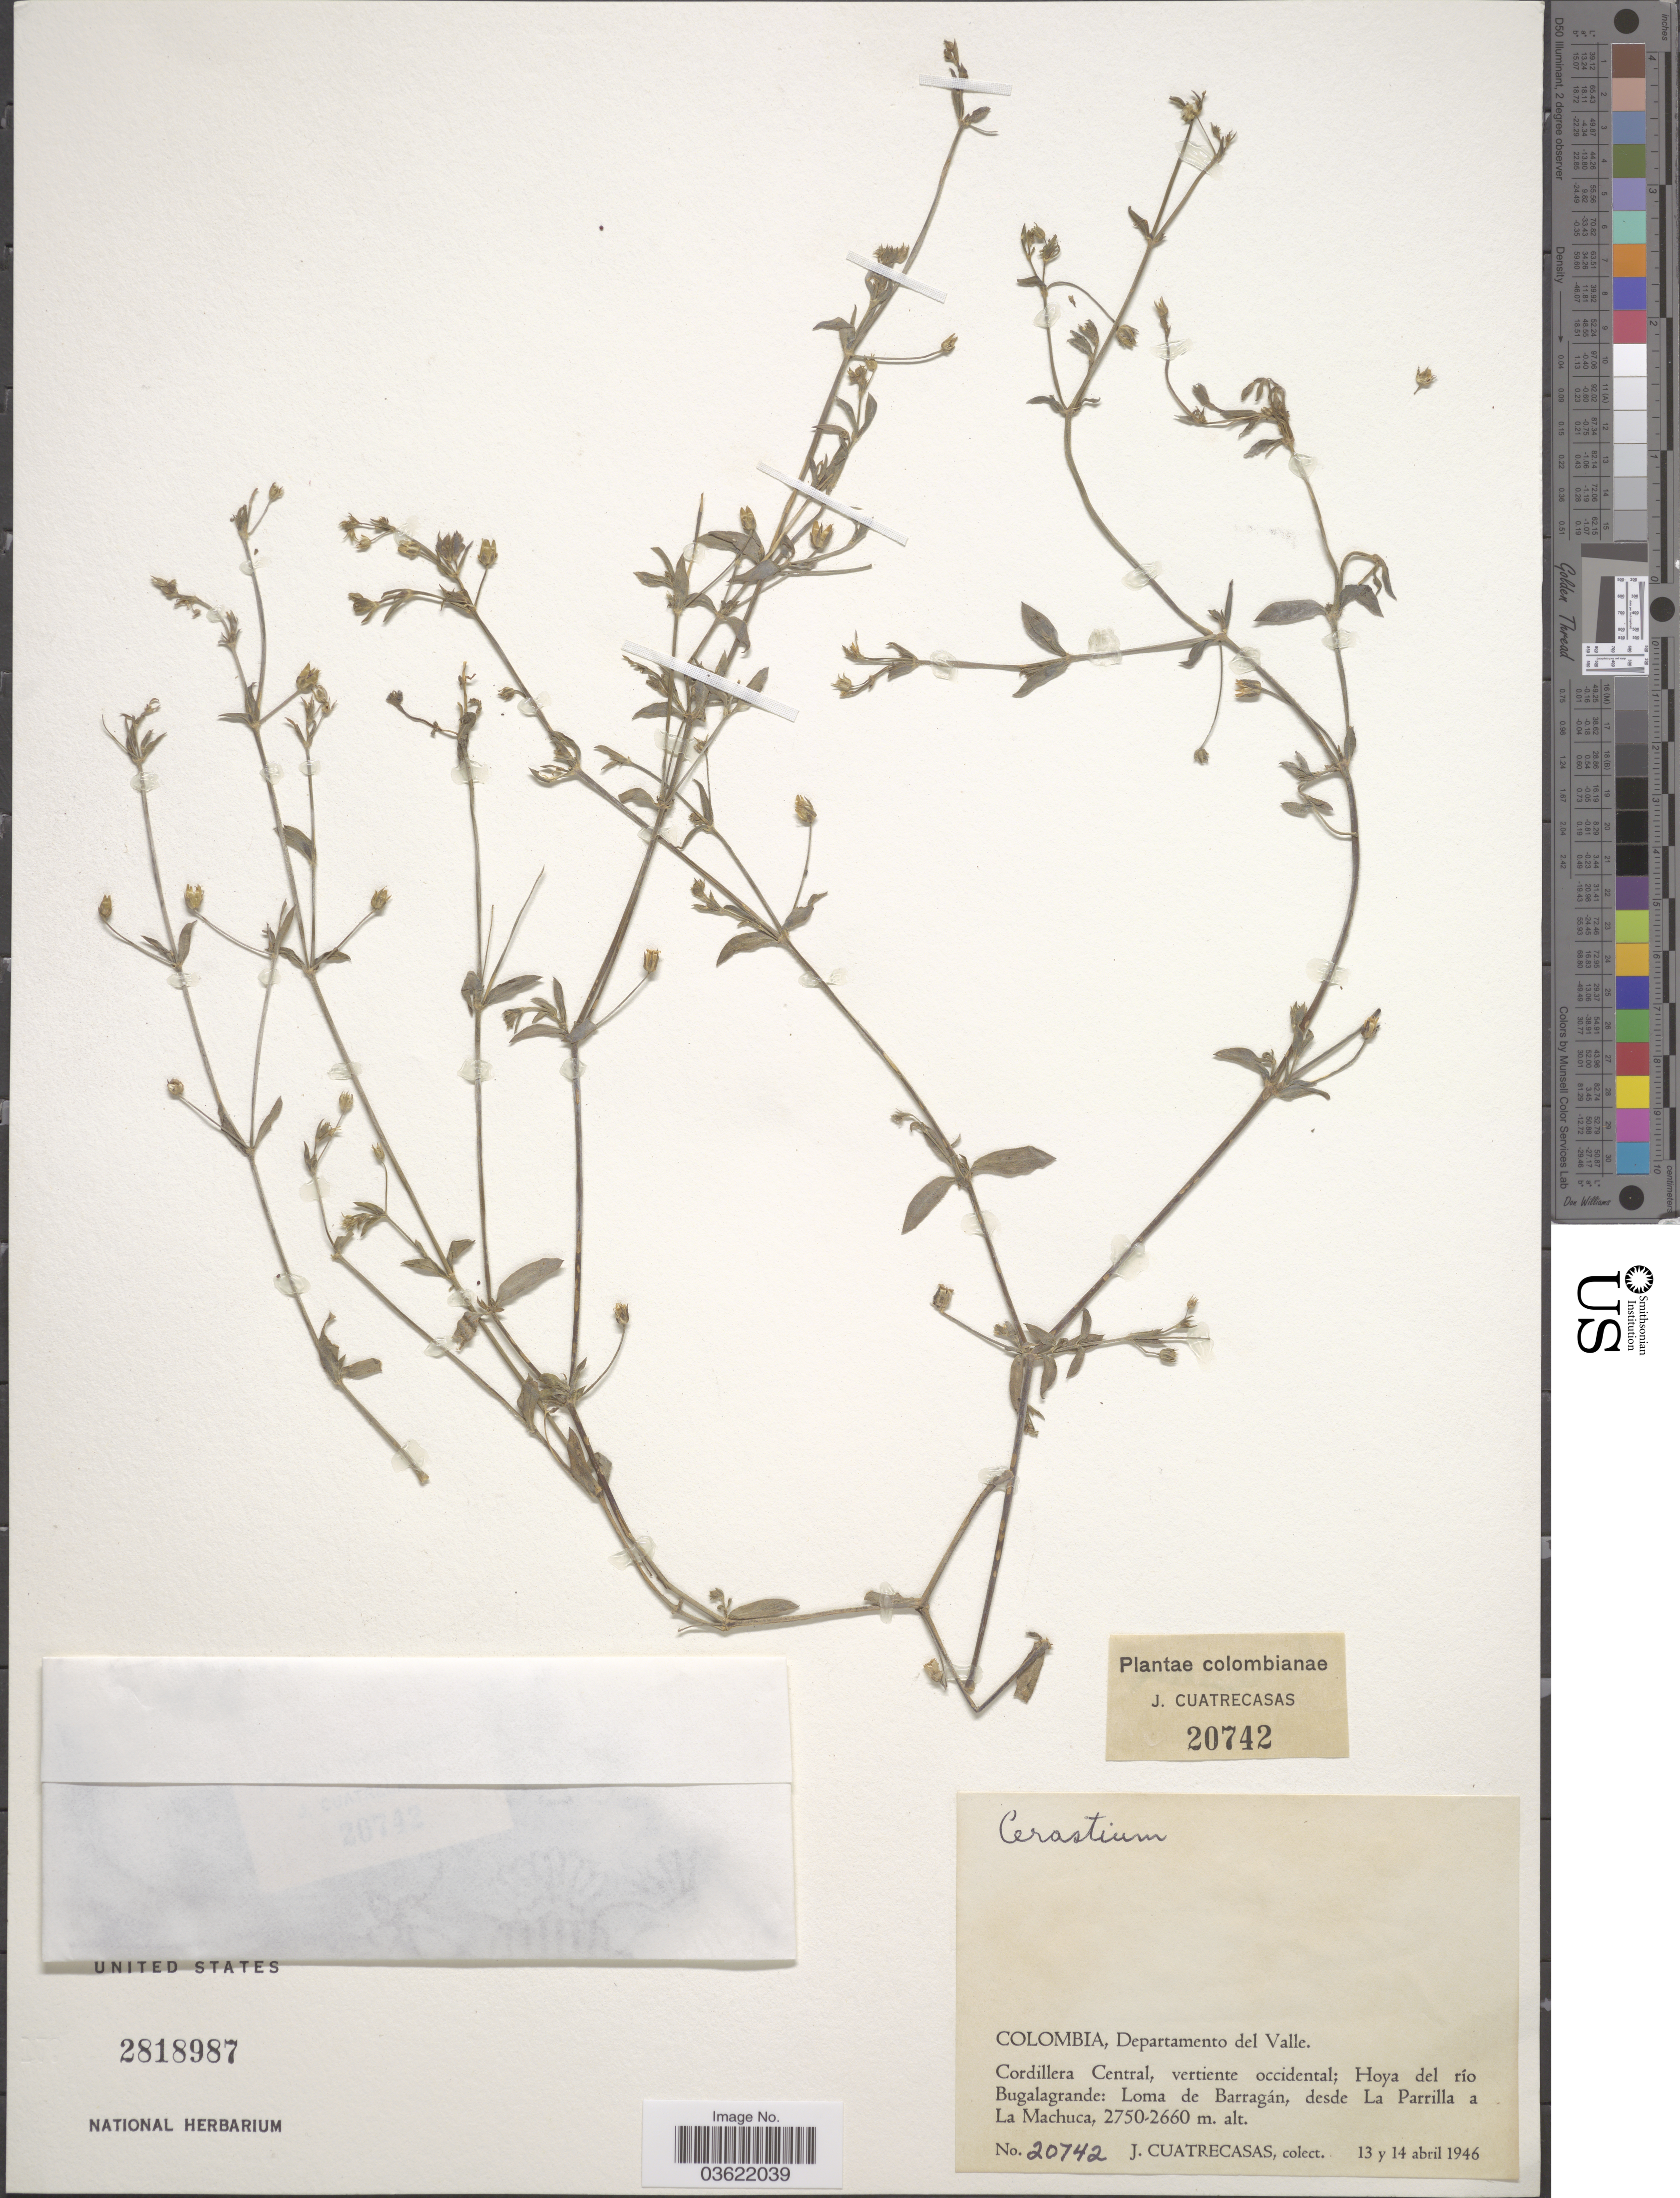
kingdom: Plantae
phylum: Tracheophyta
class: Magnoliopsida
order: Caryophyllales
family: Caryophyllaceae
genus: Arenaria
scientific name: Arenaria sp.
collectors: J. Cuatrecasas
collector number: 20742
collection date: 1946-04-13/1946-04-14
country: Colombia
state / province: Valle del Cauca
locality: Departamento del Valle. Cordillera Central, vertiente occidental; Hoya del río Bugalagrande: Loma de Barragán, desde La Parrilla a La Machuca.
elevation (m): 2660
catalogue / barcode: US 2818987